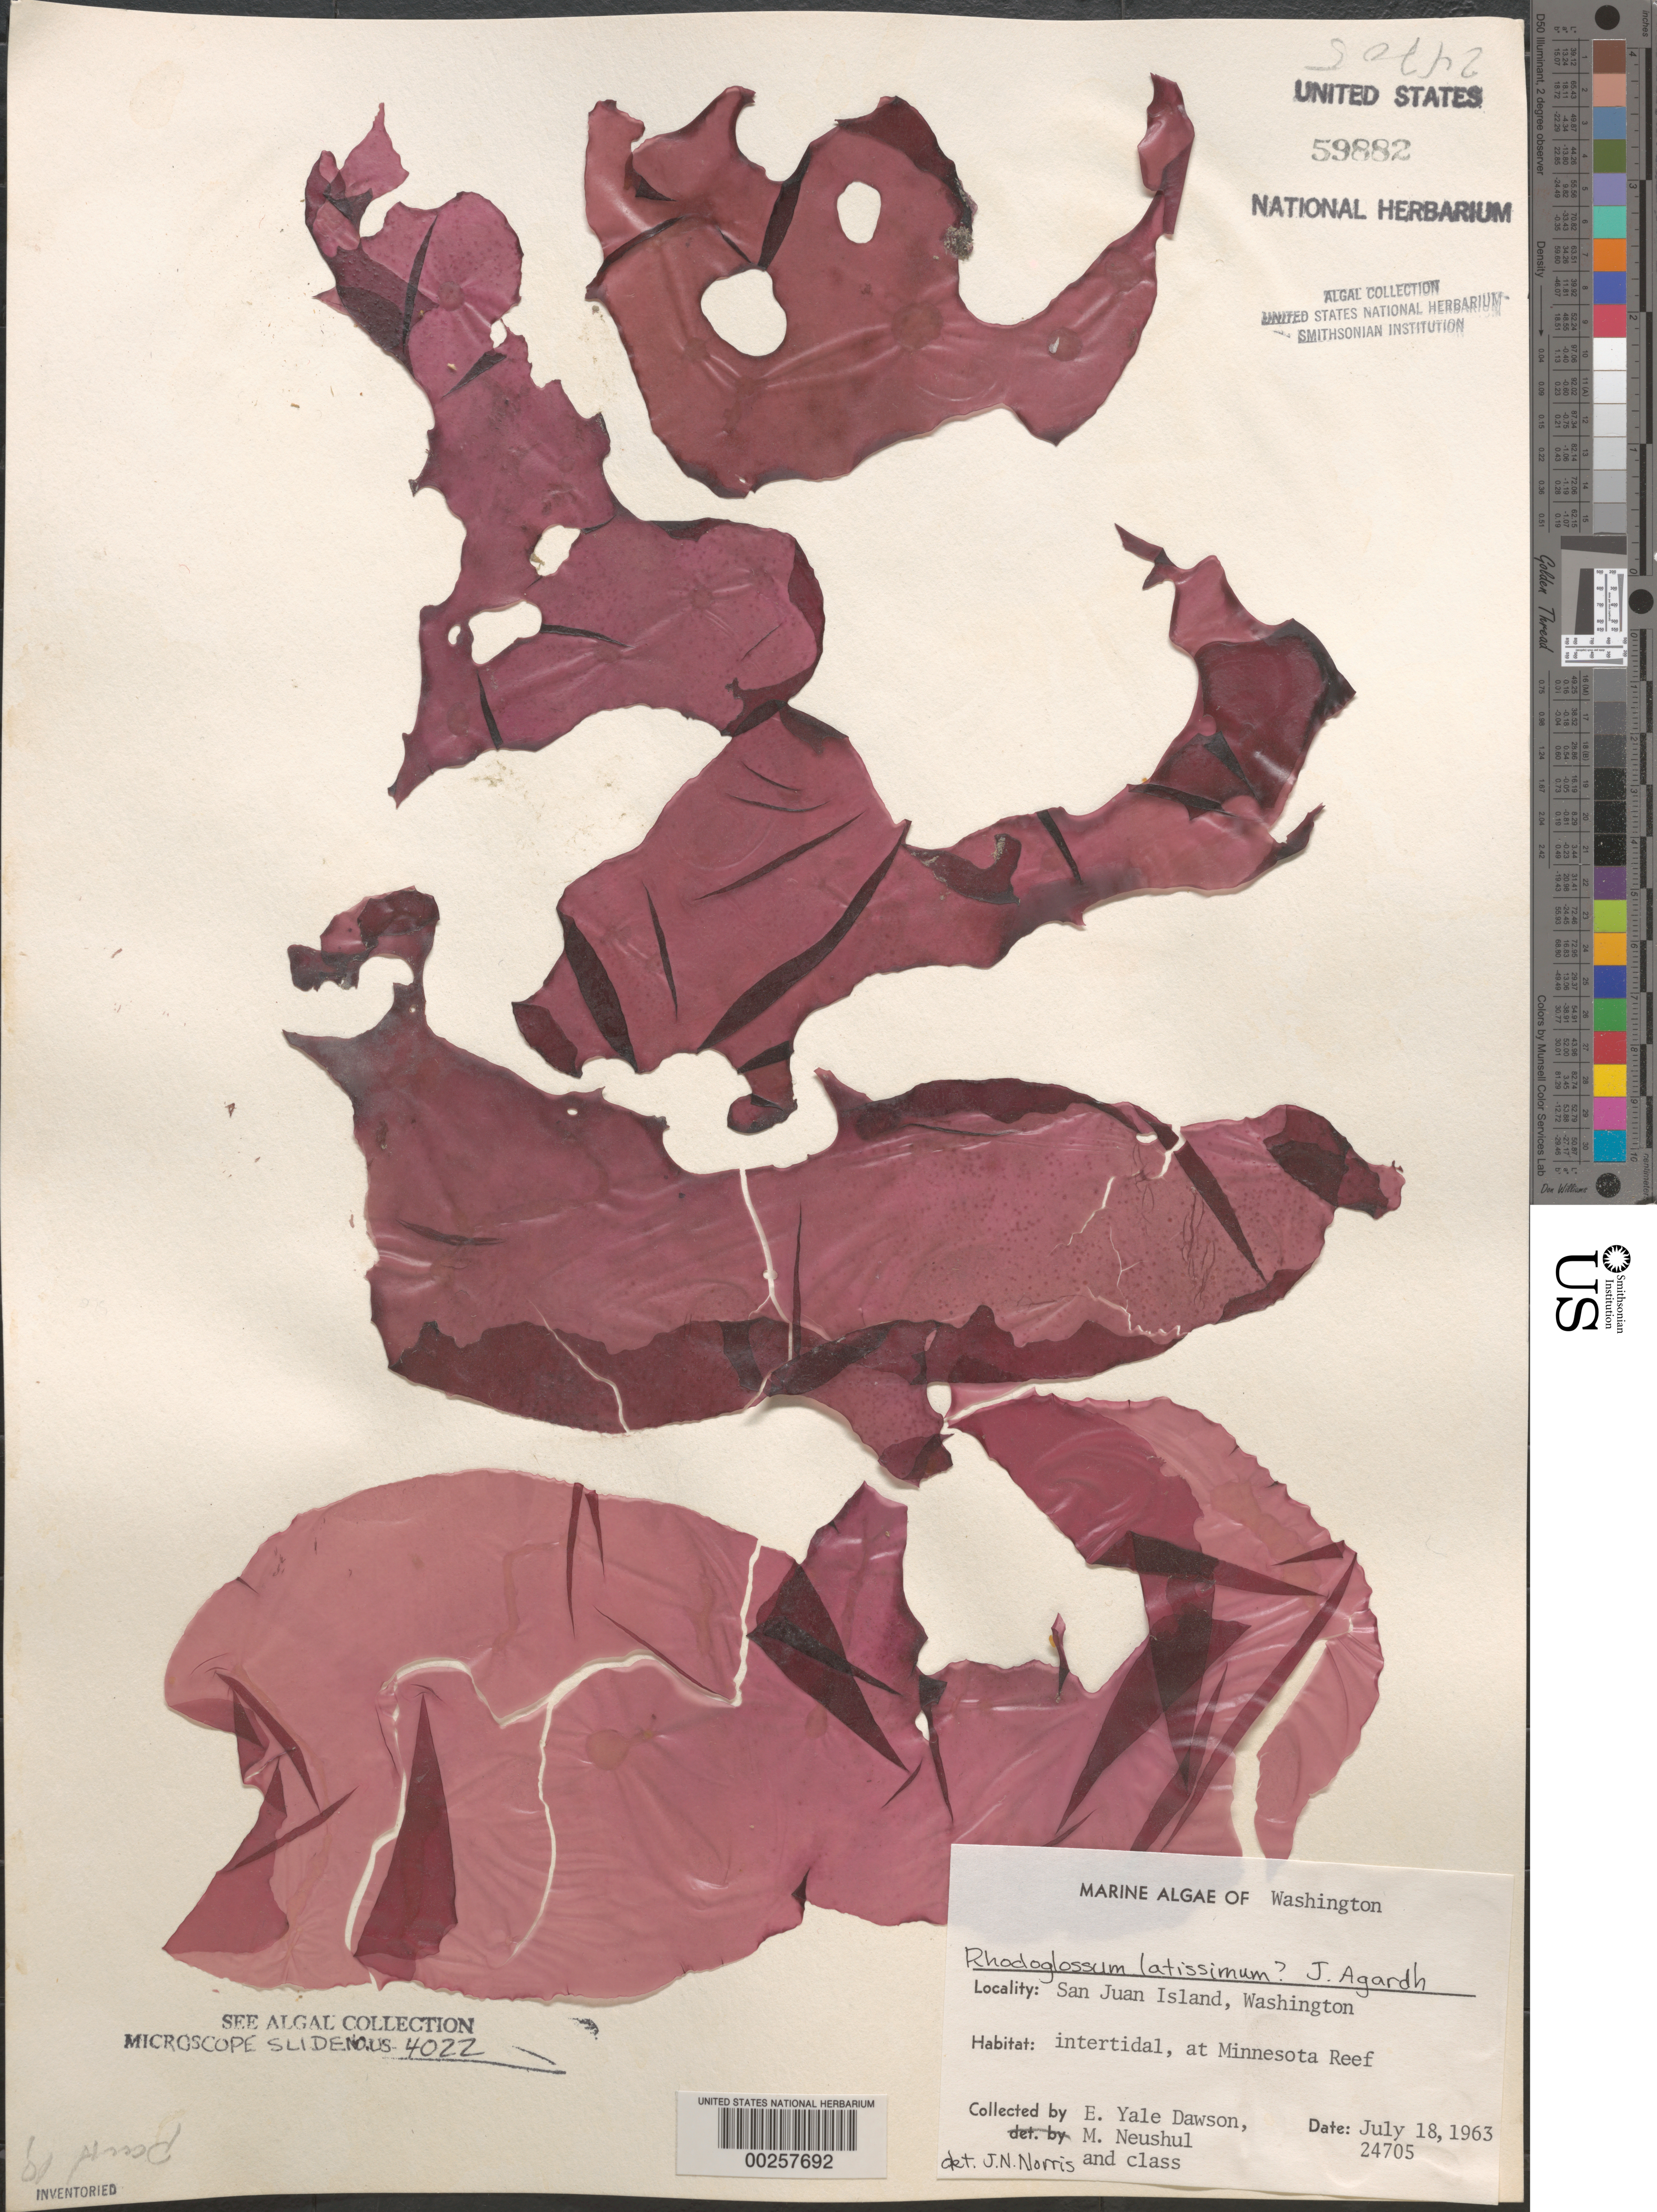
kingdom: Plantae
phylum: Rhodophyta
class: Florideophyceae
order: Gigartinales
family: Gigartinaceae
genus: Iridaea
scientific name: Iridaea latissima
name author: (Hooker f. & Harv.) Grunow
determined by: Algae name updating Project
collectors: E. Y. Dawson, M. Neushul & Algae Class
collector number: EYD 24705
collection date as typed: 18 Jul 1963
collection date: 1963-07-18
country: United States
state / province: Washington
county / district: San Juan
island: San Juan Island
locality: Minnesota Reef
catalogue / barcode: US 59882